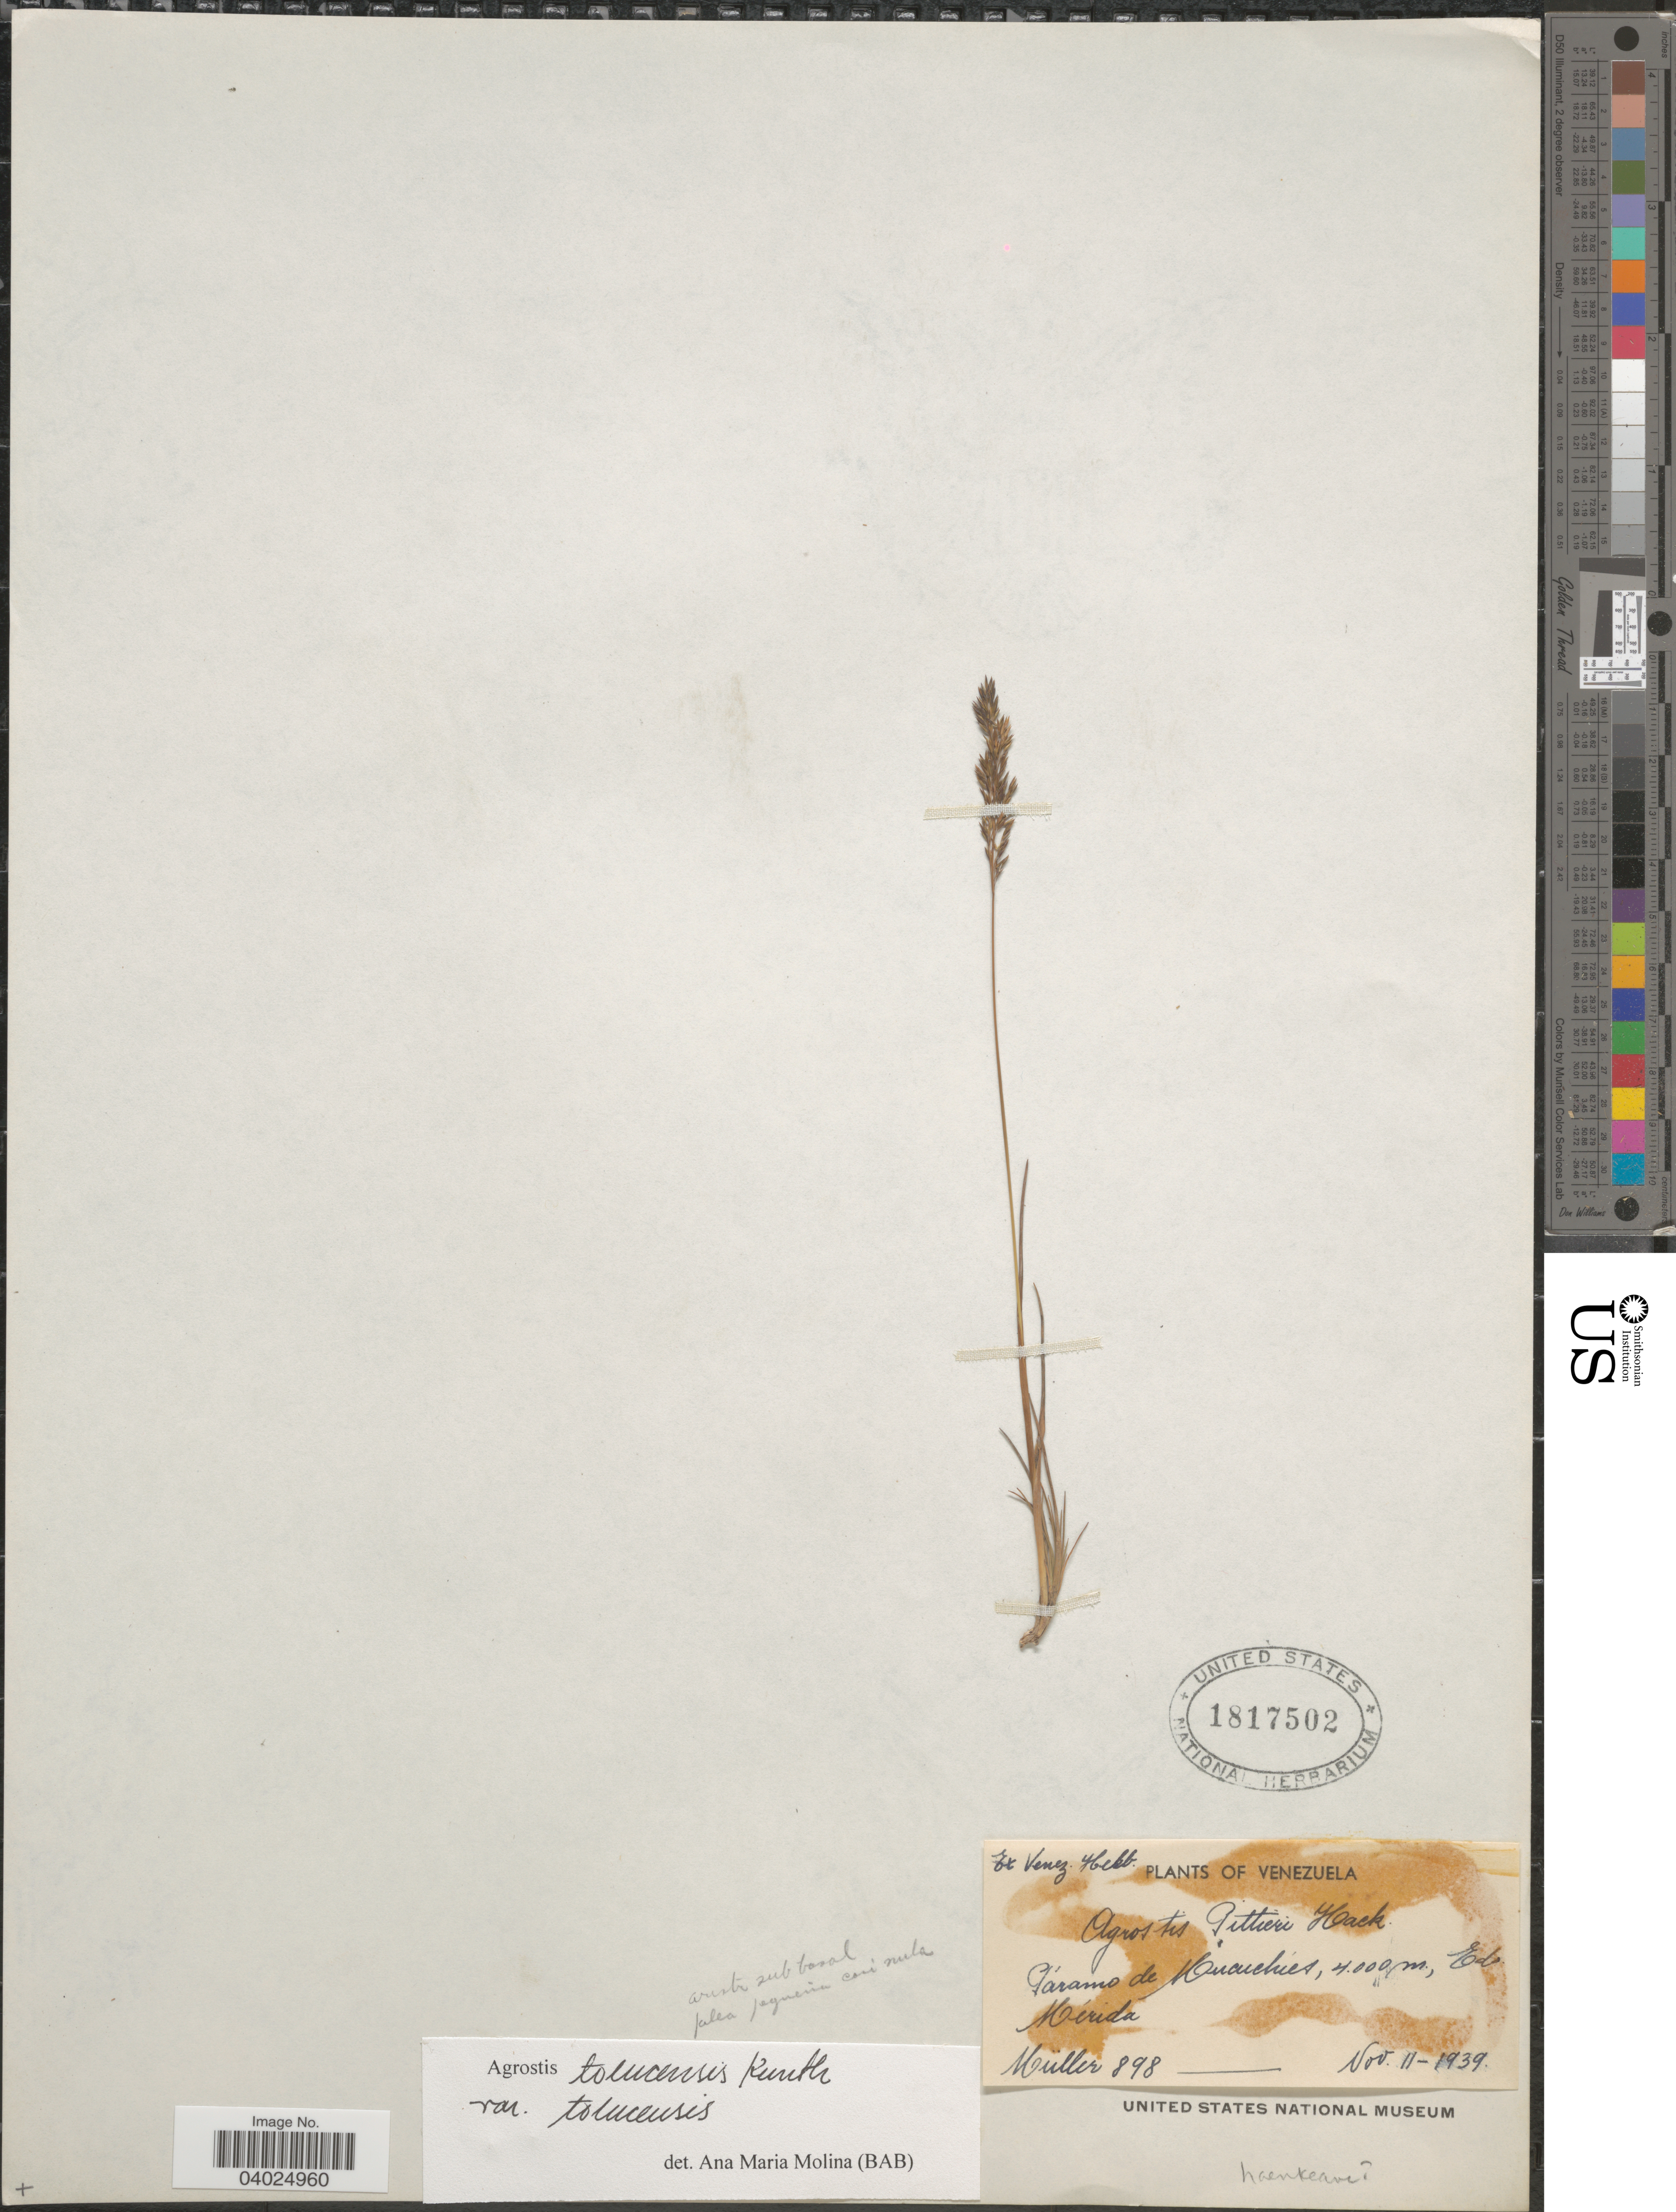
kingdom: Plantae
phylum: Tracheophyta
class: Liliopsida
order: Poales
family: Poaceae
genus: Agrostis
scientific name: Agrostis tolucensis Kunth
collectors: -- Müller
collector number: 898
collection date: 1939-11-11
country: Venezuela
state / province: Merida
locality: Páramo de Mucuchies.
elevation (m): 4000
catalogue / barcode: US 1817502